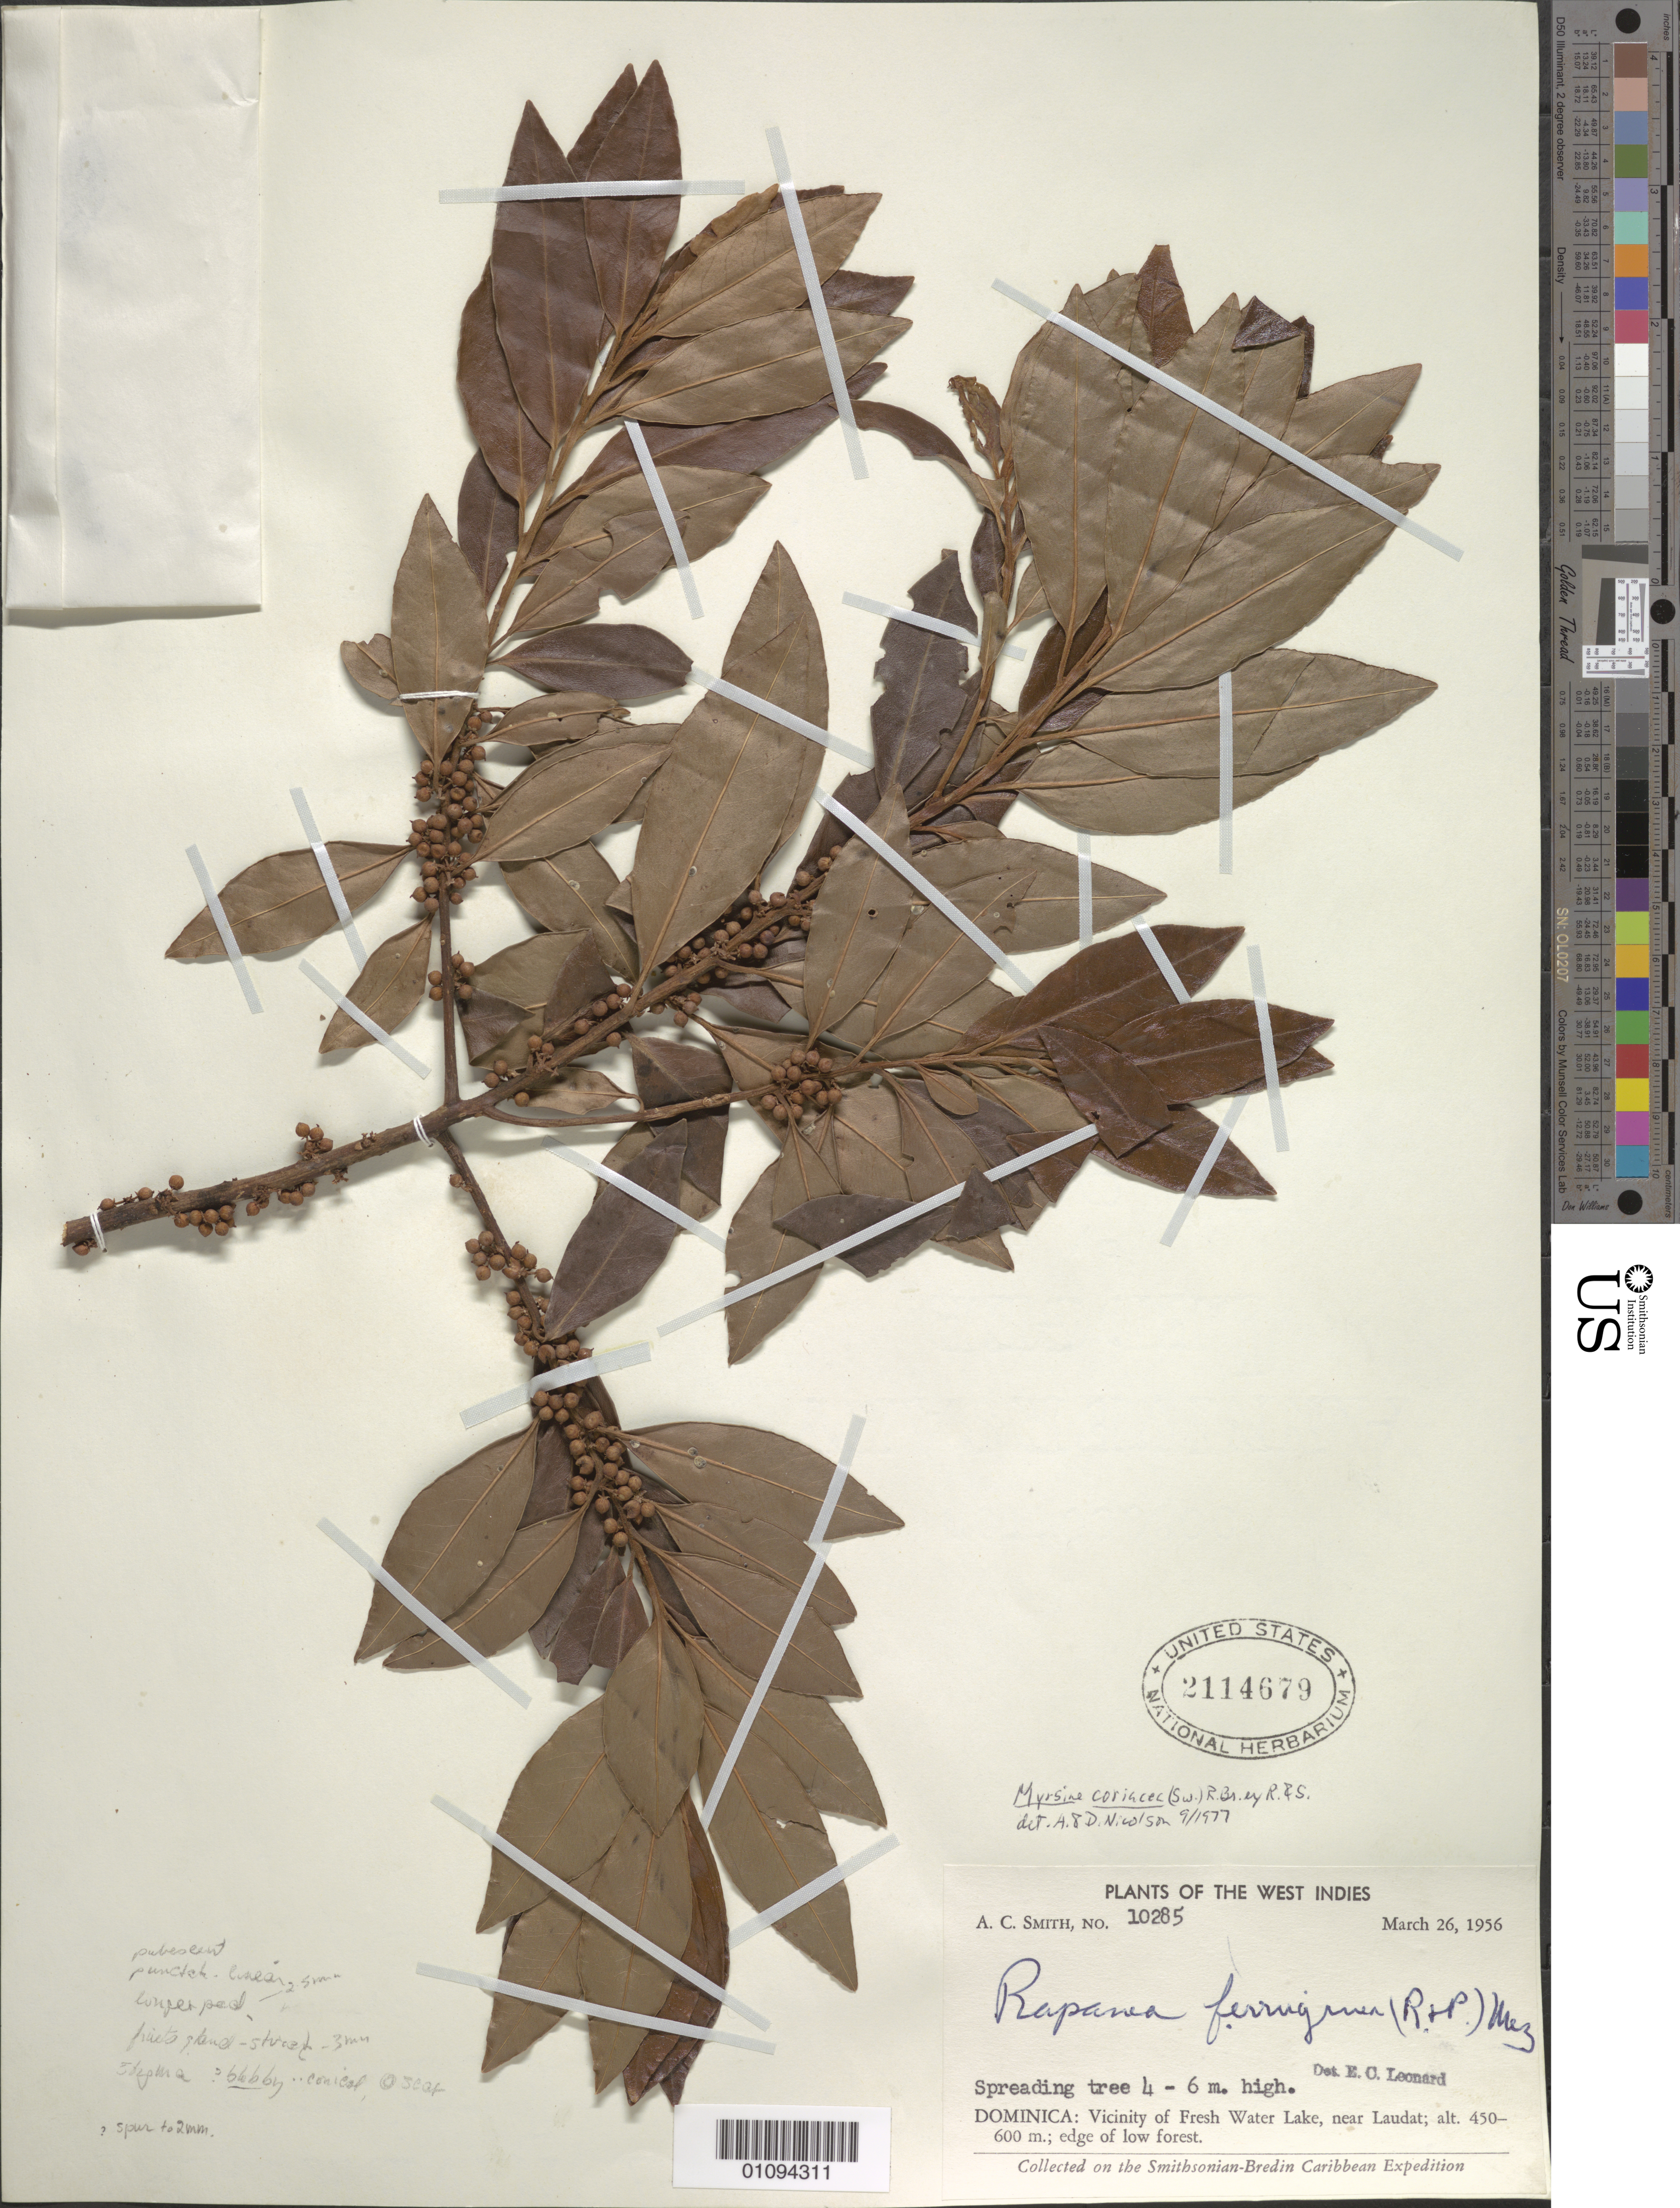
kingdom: Plantae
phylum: Tracheophyta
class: Magnoliopsida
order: Ericales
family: Primulaceae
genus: Myrsine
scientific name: Myrsine coriacea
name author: (Sw.) R. Br. ex Roem. & Schult.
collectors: A. C. Smith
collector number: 10285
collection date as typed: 26 Mar 1956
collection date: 1956-03-26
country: Dominica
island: Dominica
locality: Vicinity of Fresh Water Lake, near Laudat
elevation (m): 450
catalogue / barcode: US 2114679